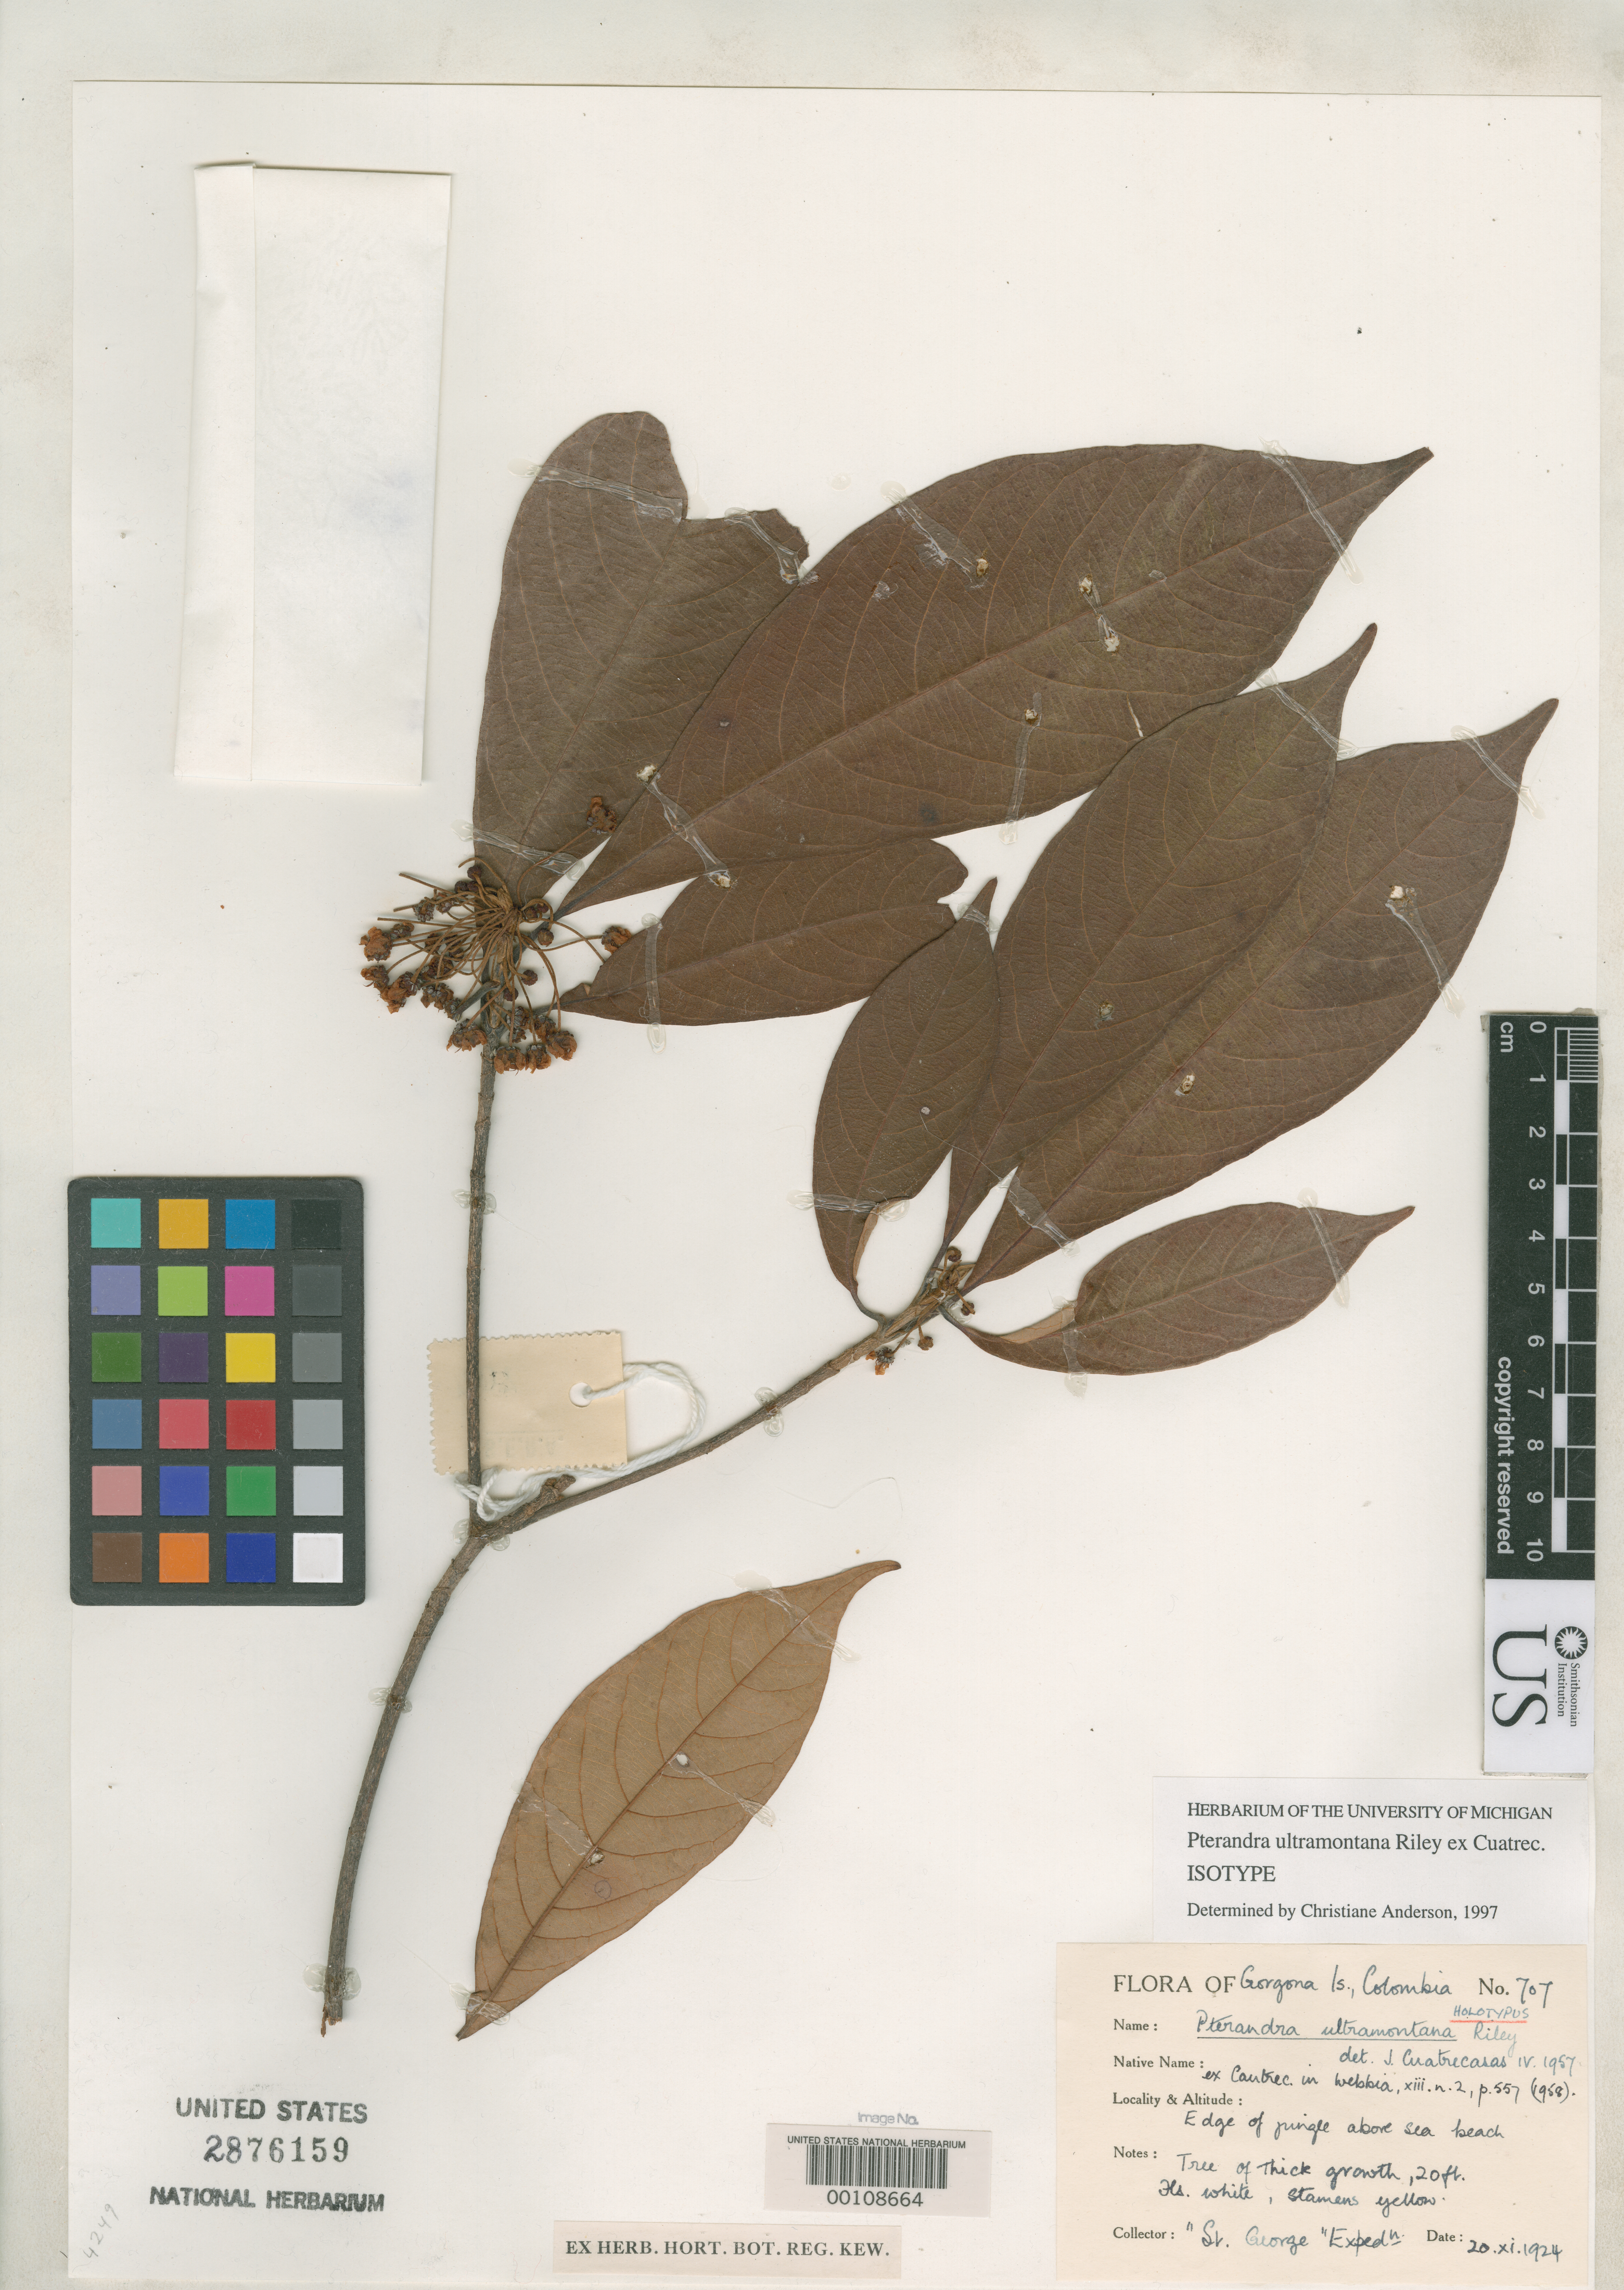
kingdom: Plantae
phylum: Tracheophyta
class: Magnoliopsida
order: Malpighiales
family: Malpighiaceae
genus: Pterandra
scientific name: Pterandra ultramontana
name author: L. Riley ex Cuatrec.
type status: Isotype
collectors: C. Collenette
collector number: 707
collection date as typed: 20 Nov 1924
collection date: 1924-11-20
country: Colombia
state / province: Nariño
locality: Gorgona Island.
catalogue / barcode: US 2876159